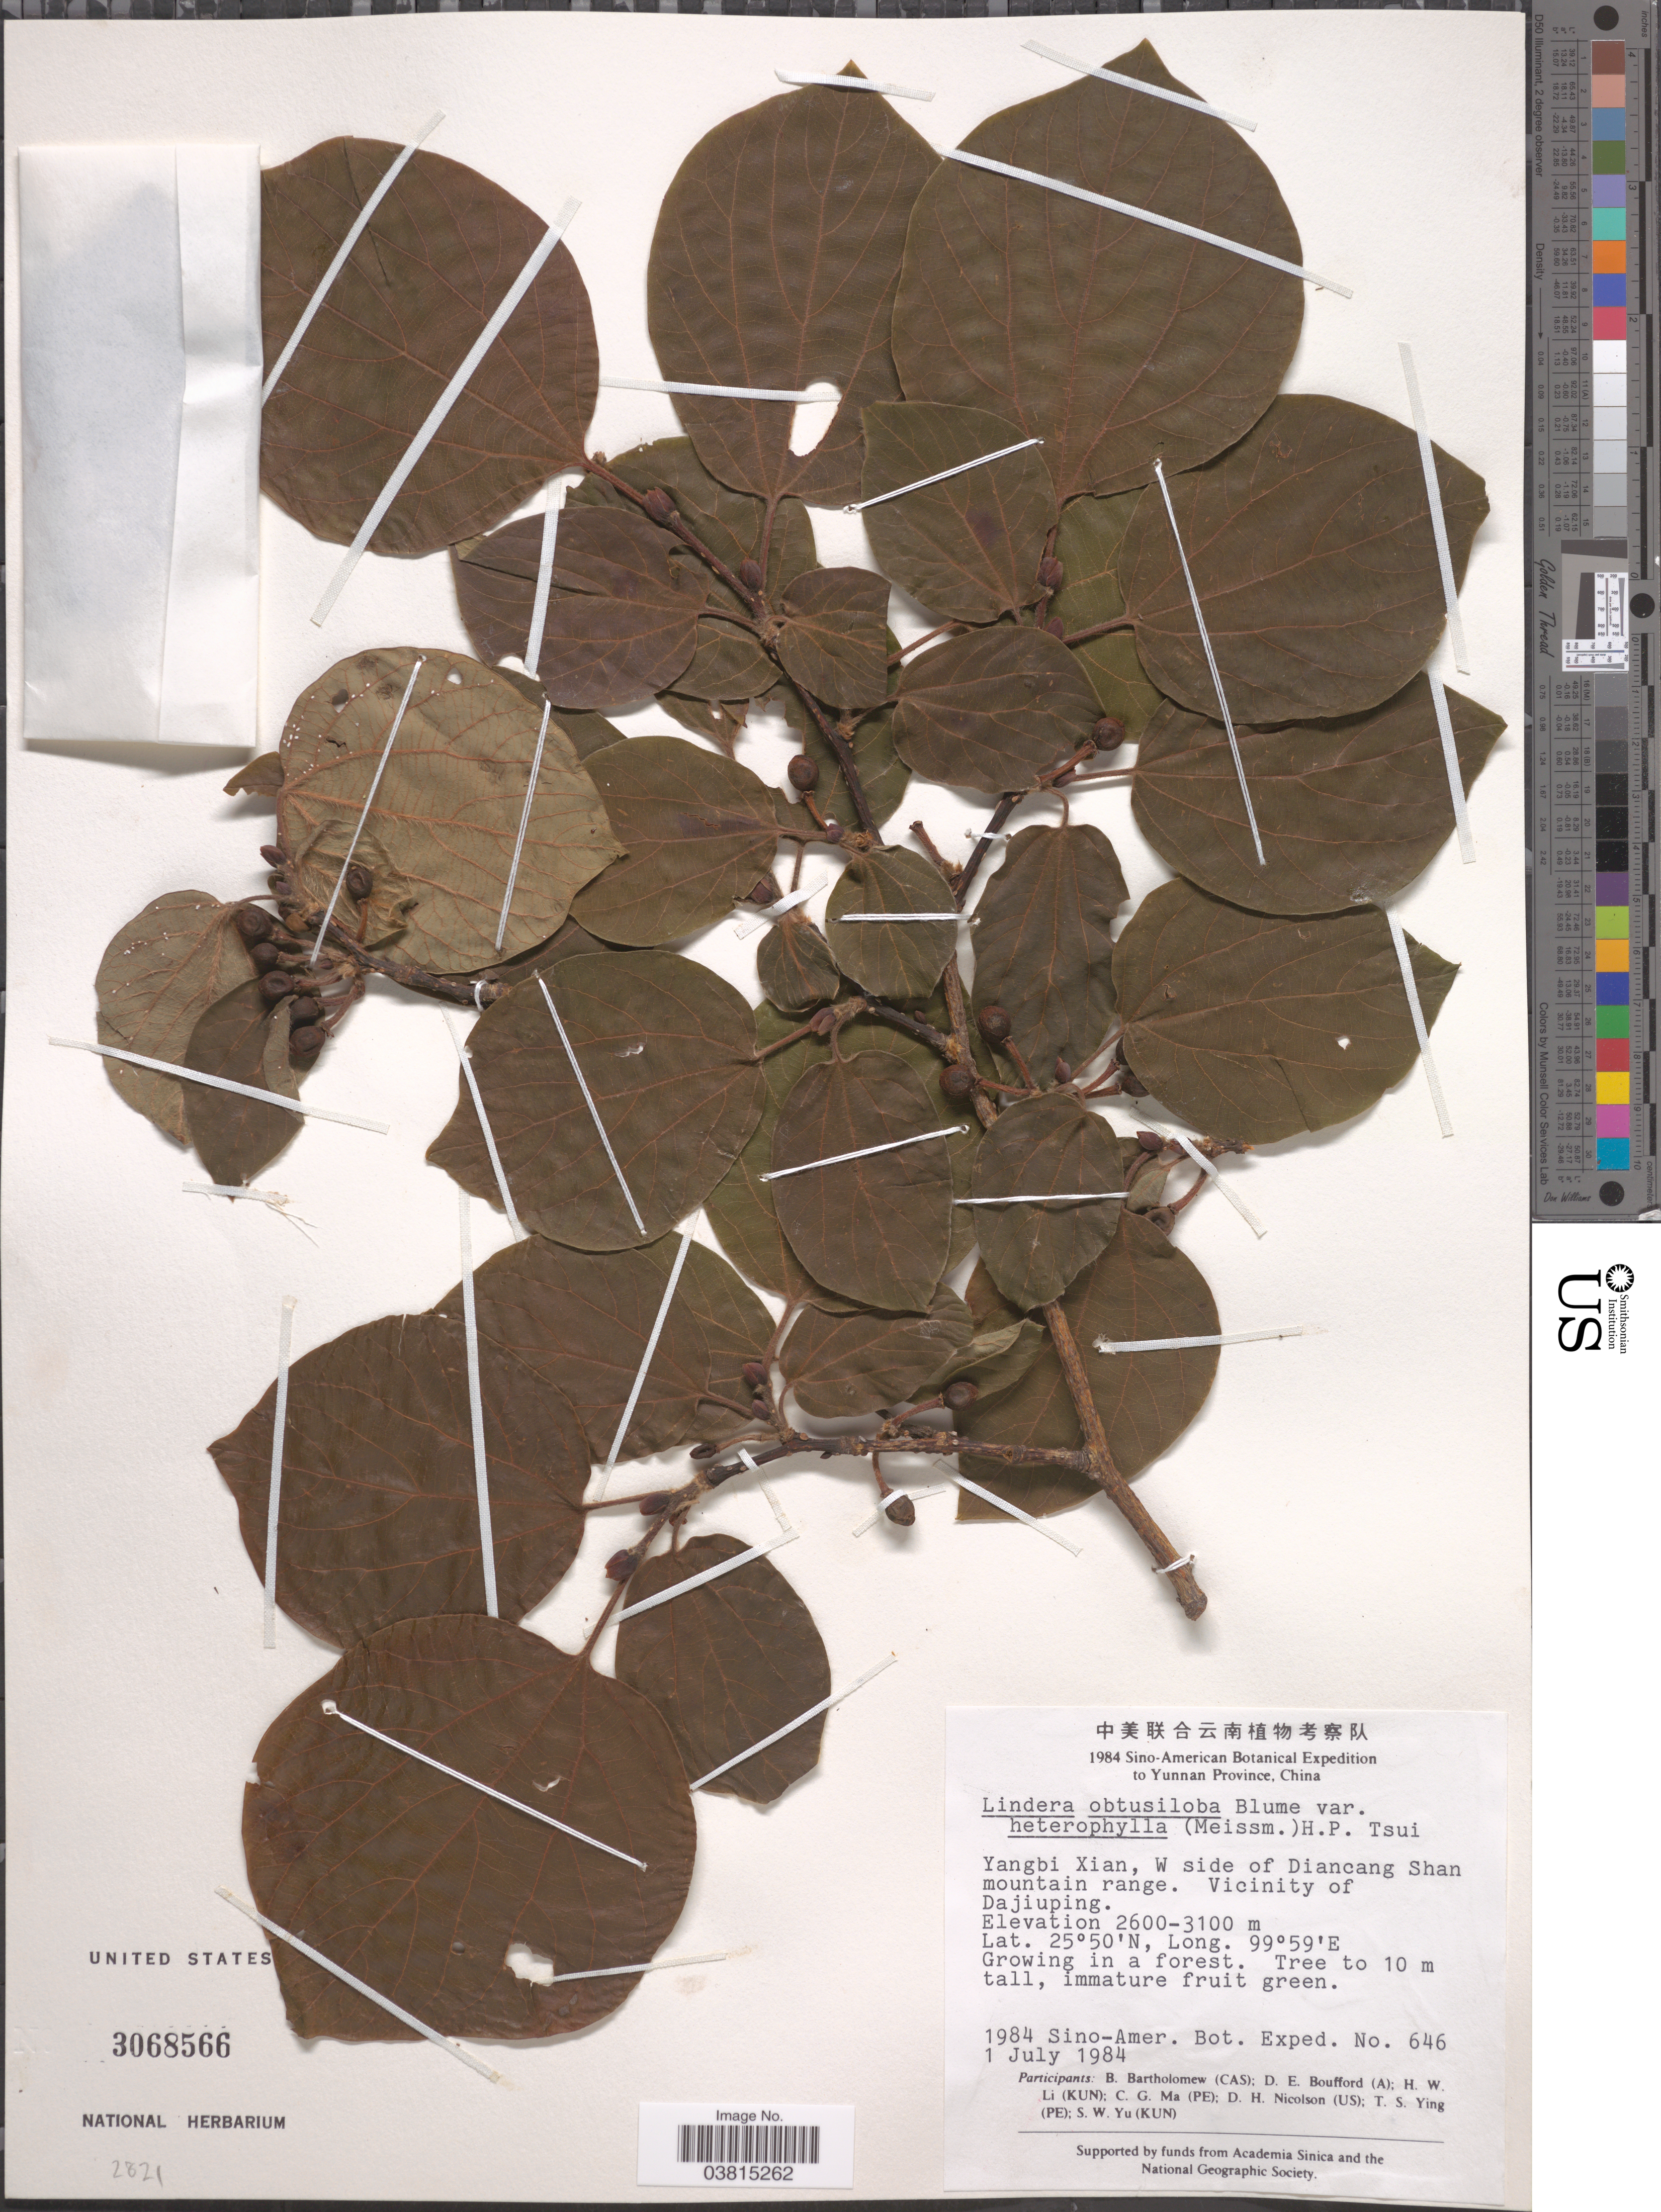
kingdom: Plantae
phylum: Tracheophyta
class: Magnoliopsida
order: Laurales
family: Lauraceae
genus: Lindera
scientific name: Lindera obtusiloba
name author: Blume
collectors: Sino-Amer. Bot. Exped. 1984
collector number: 646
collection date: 1984-07-01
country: China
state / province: Yunnan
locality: Yangbi Xian, W side of Diancang Sham mountain range. Vicinity of Dajiuping.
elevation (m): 2600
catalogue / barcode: US 3068566